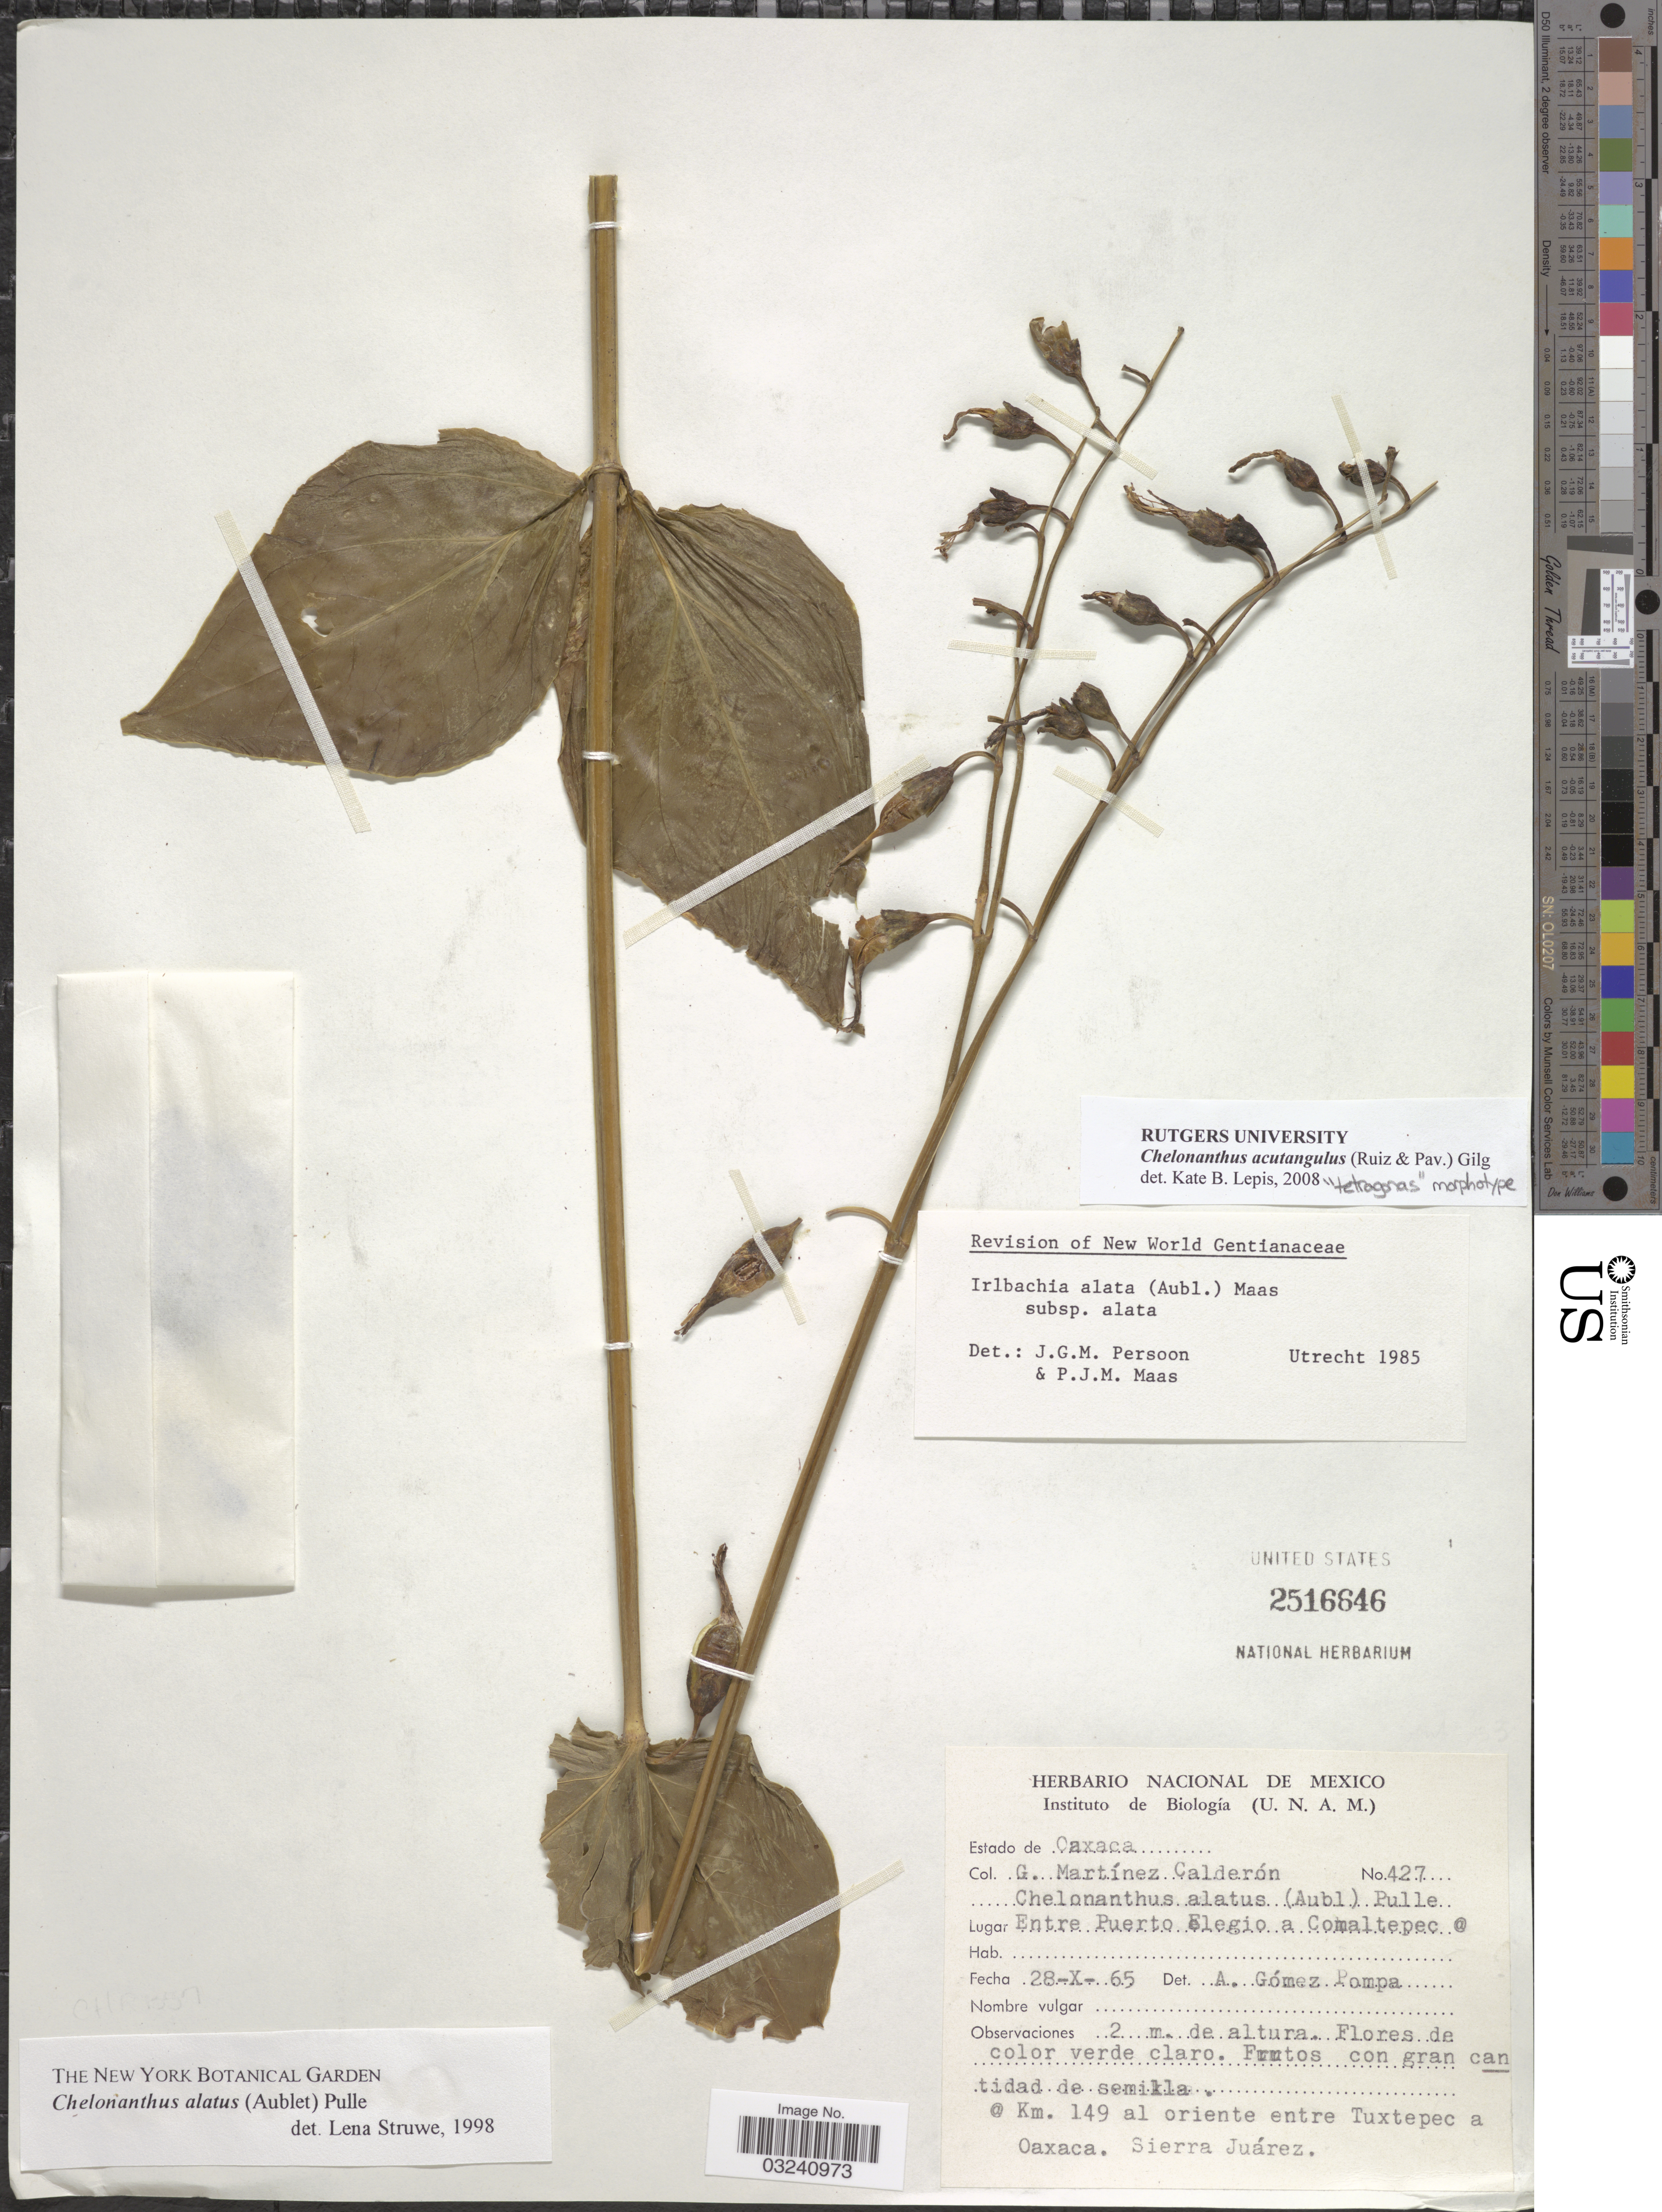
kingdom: Plantae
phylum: Tracheophyta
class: Magnoliopsida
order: Gentianales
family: Gentianaceae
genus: Chelonanthus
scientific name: Chelonanthus acutangulus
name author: (Ruiz & Pav.) Gilg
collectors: G. Martínez Calderón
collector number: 427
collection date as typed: Transcribed d/m/y: 28/10/65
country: Mexico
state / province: Oaxaca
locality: Entre Puerto Elegio a Comaltepec. Km. 149 al oriente entre Tuxtepec a Oaxaca. Sierra Juárez.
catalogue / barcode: US 2516646